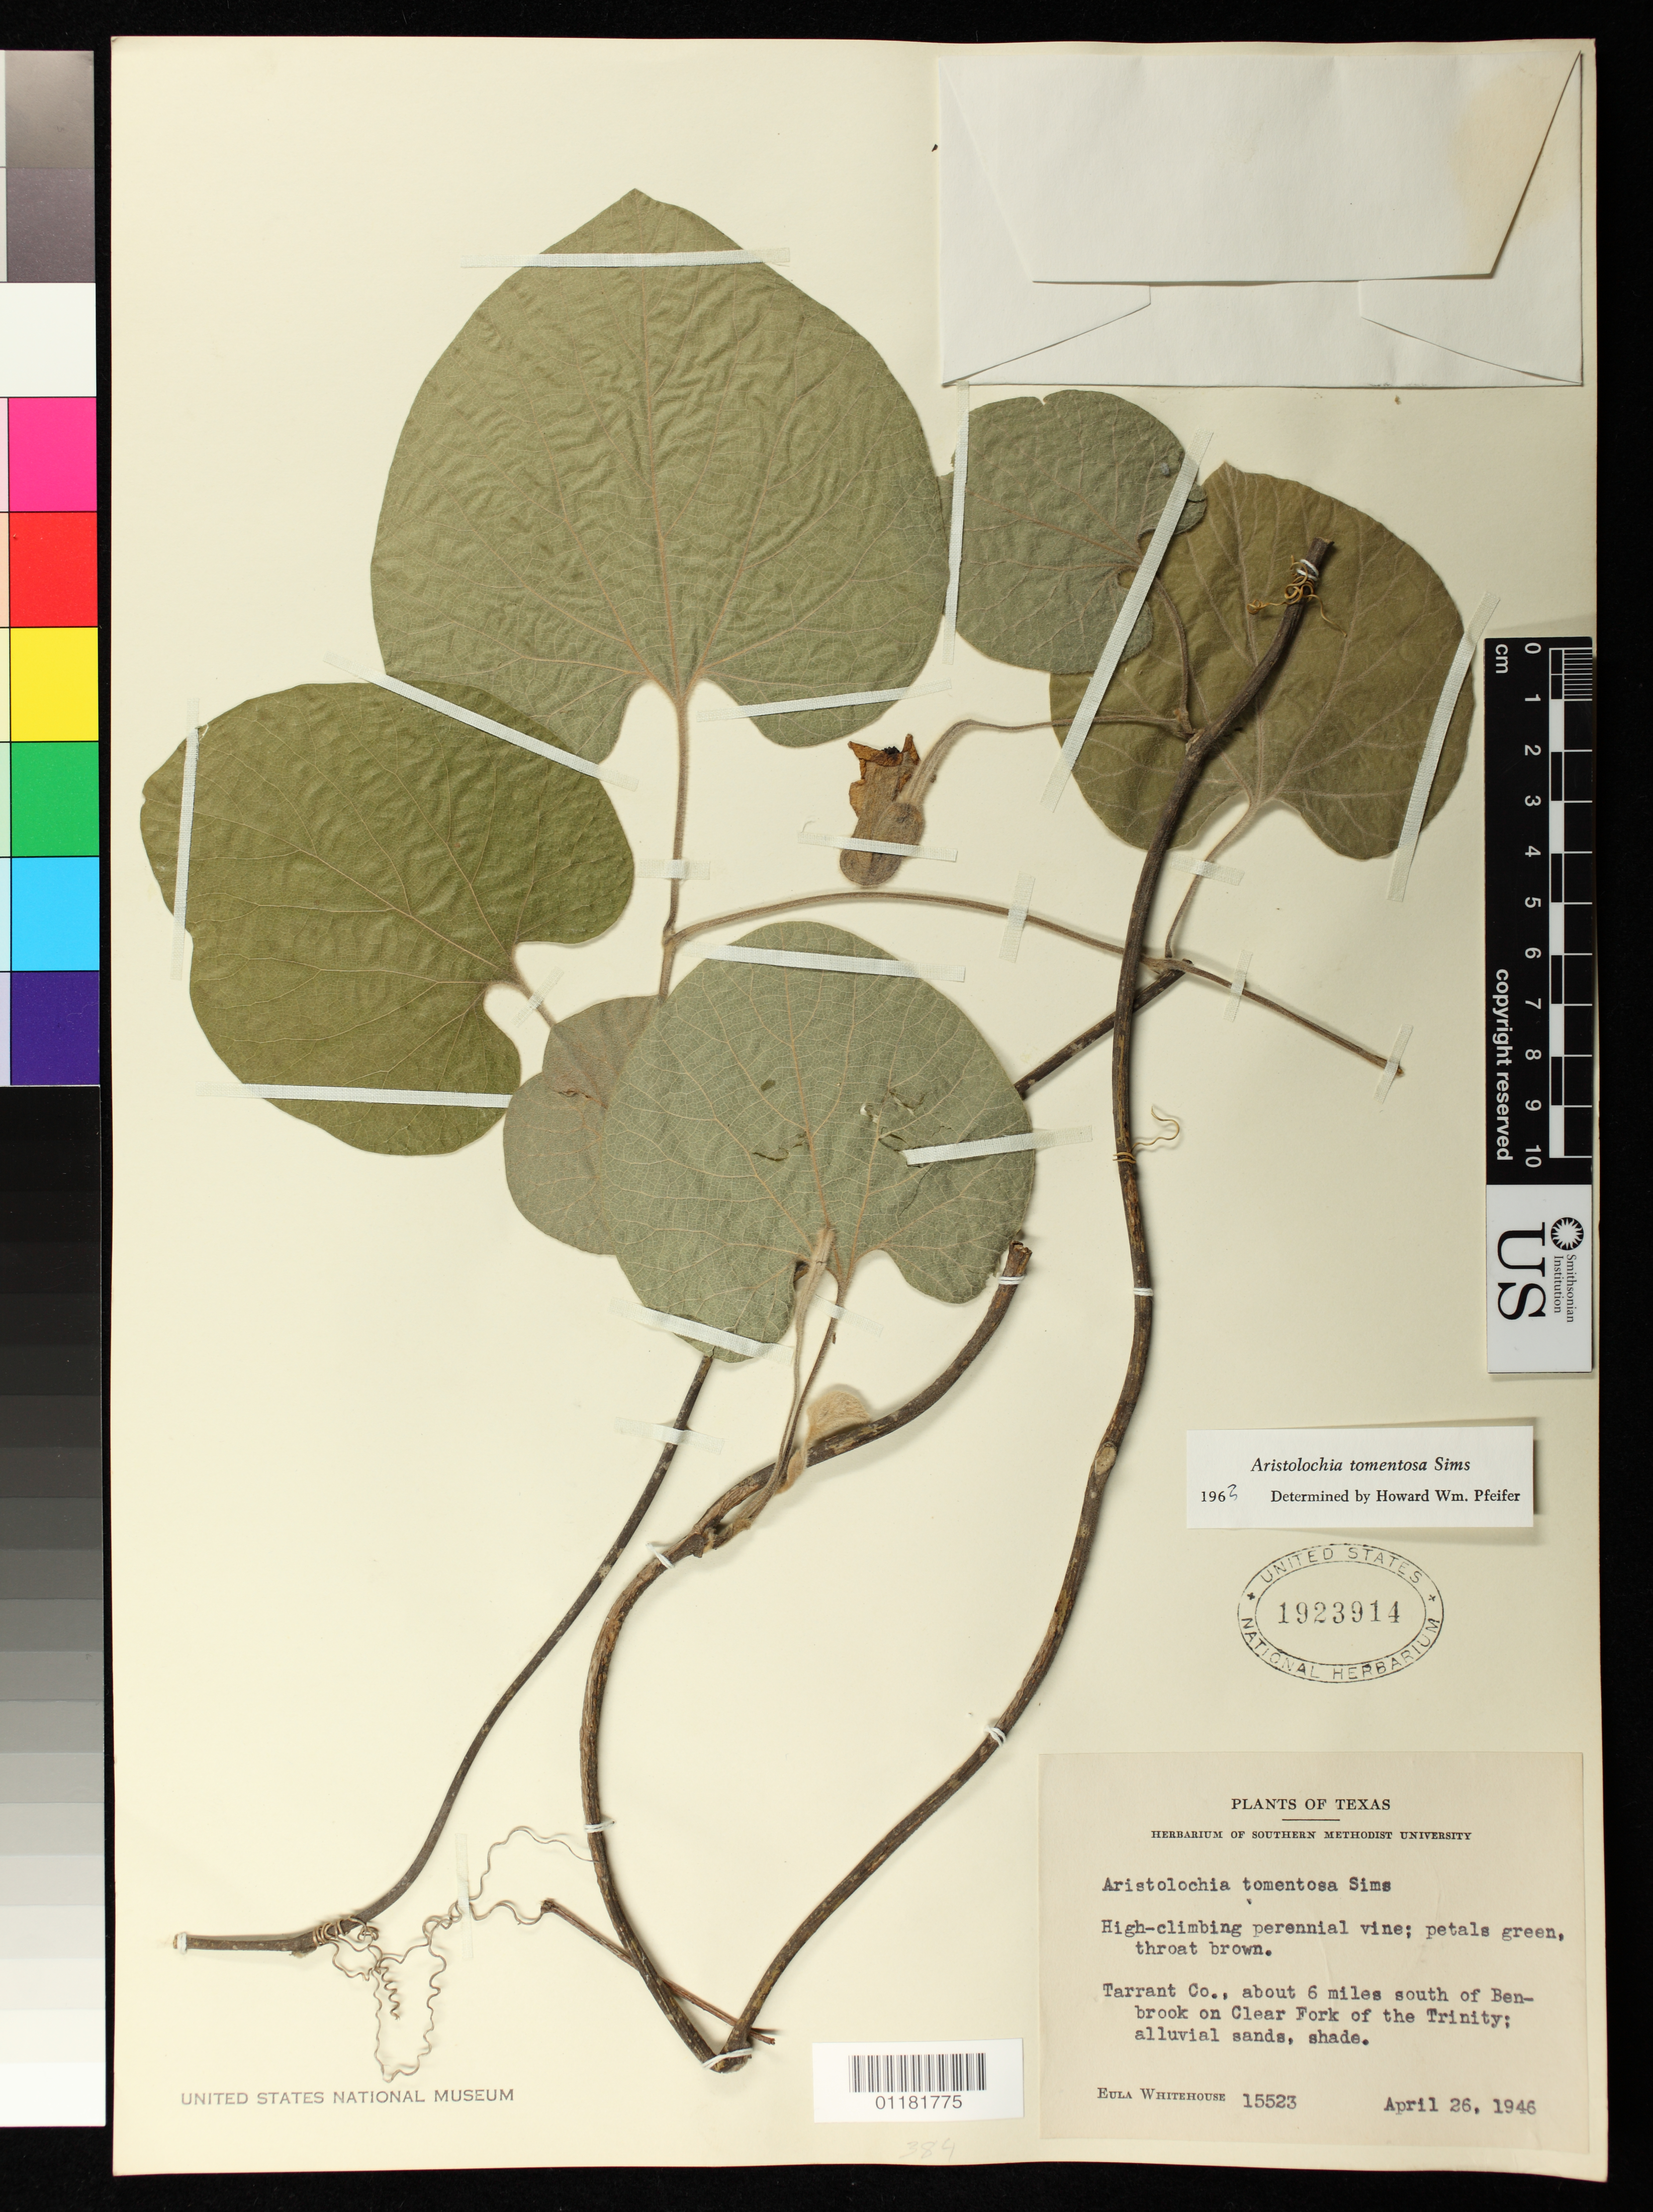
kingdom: Plantae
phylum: Tracheophyta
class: Magnoliopsida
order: Piperales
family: Aristolochiaceae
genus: Aristolochia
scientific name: Aristolochia tomentosa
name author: Sims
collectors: E. Whitehouse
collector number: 15523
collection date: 1946-04-26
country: United States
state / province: Texas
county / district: Tarrant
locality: About 6 miles south of Benbrook on Clear Fork of the Trinity River, Tarrant County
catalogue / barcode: US 1923914